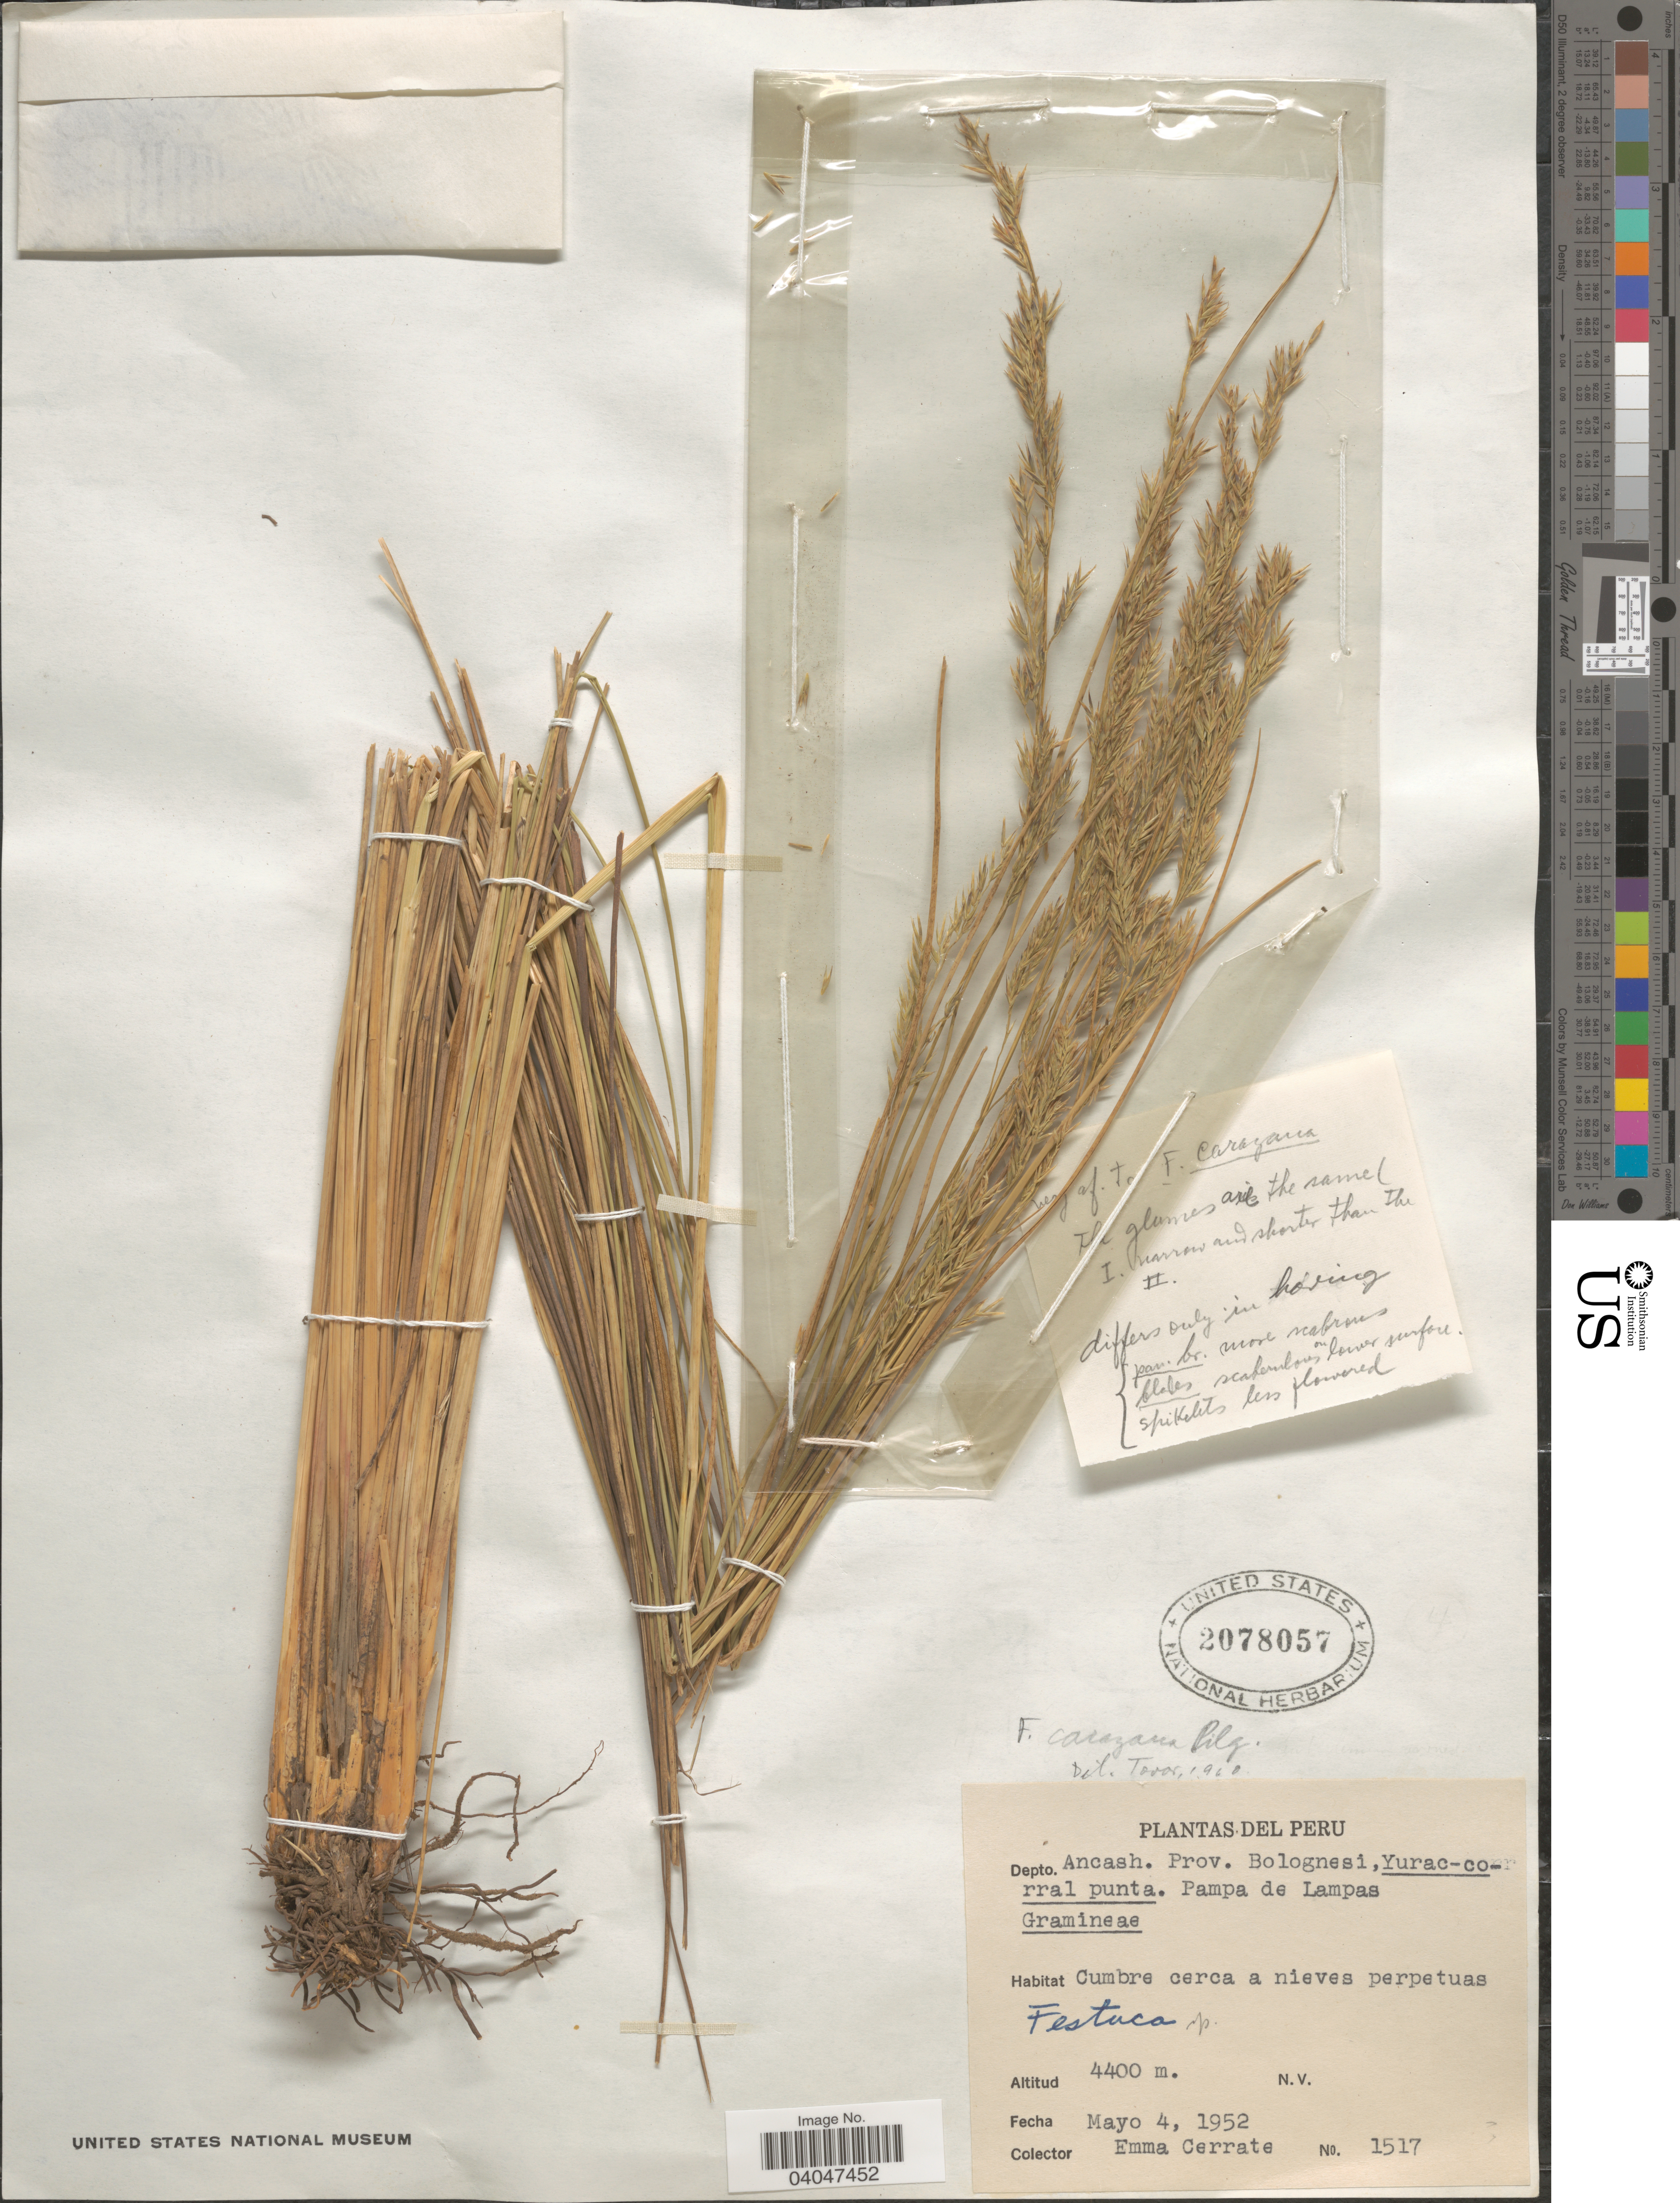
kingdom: Plantae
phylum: Tracheophyta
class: Liliopsida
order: Poales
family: Poaceae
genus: Festuca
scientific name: Festuca carazana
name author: Pilg.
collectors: E. Cerrate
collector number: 1517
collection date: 1952-05-04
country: Peru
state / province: Ancash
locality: Depto. Ancash. Prov. Bolognesi. Yurac-corral punta. Pampa de Lampas.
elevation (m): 4400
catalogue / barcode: US 2078057